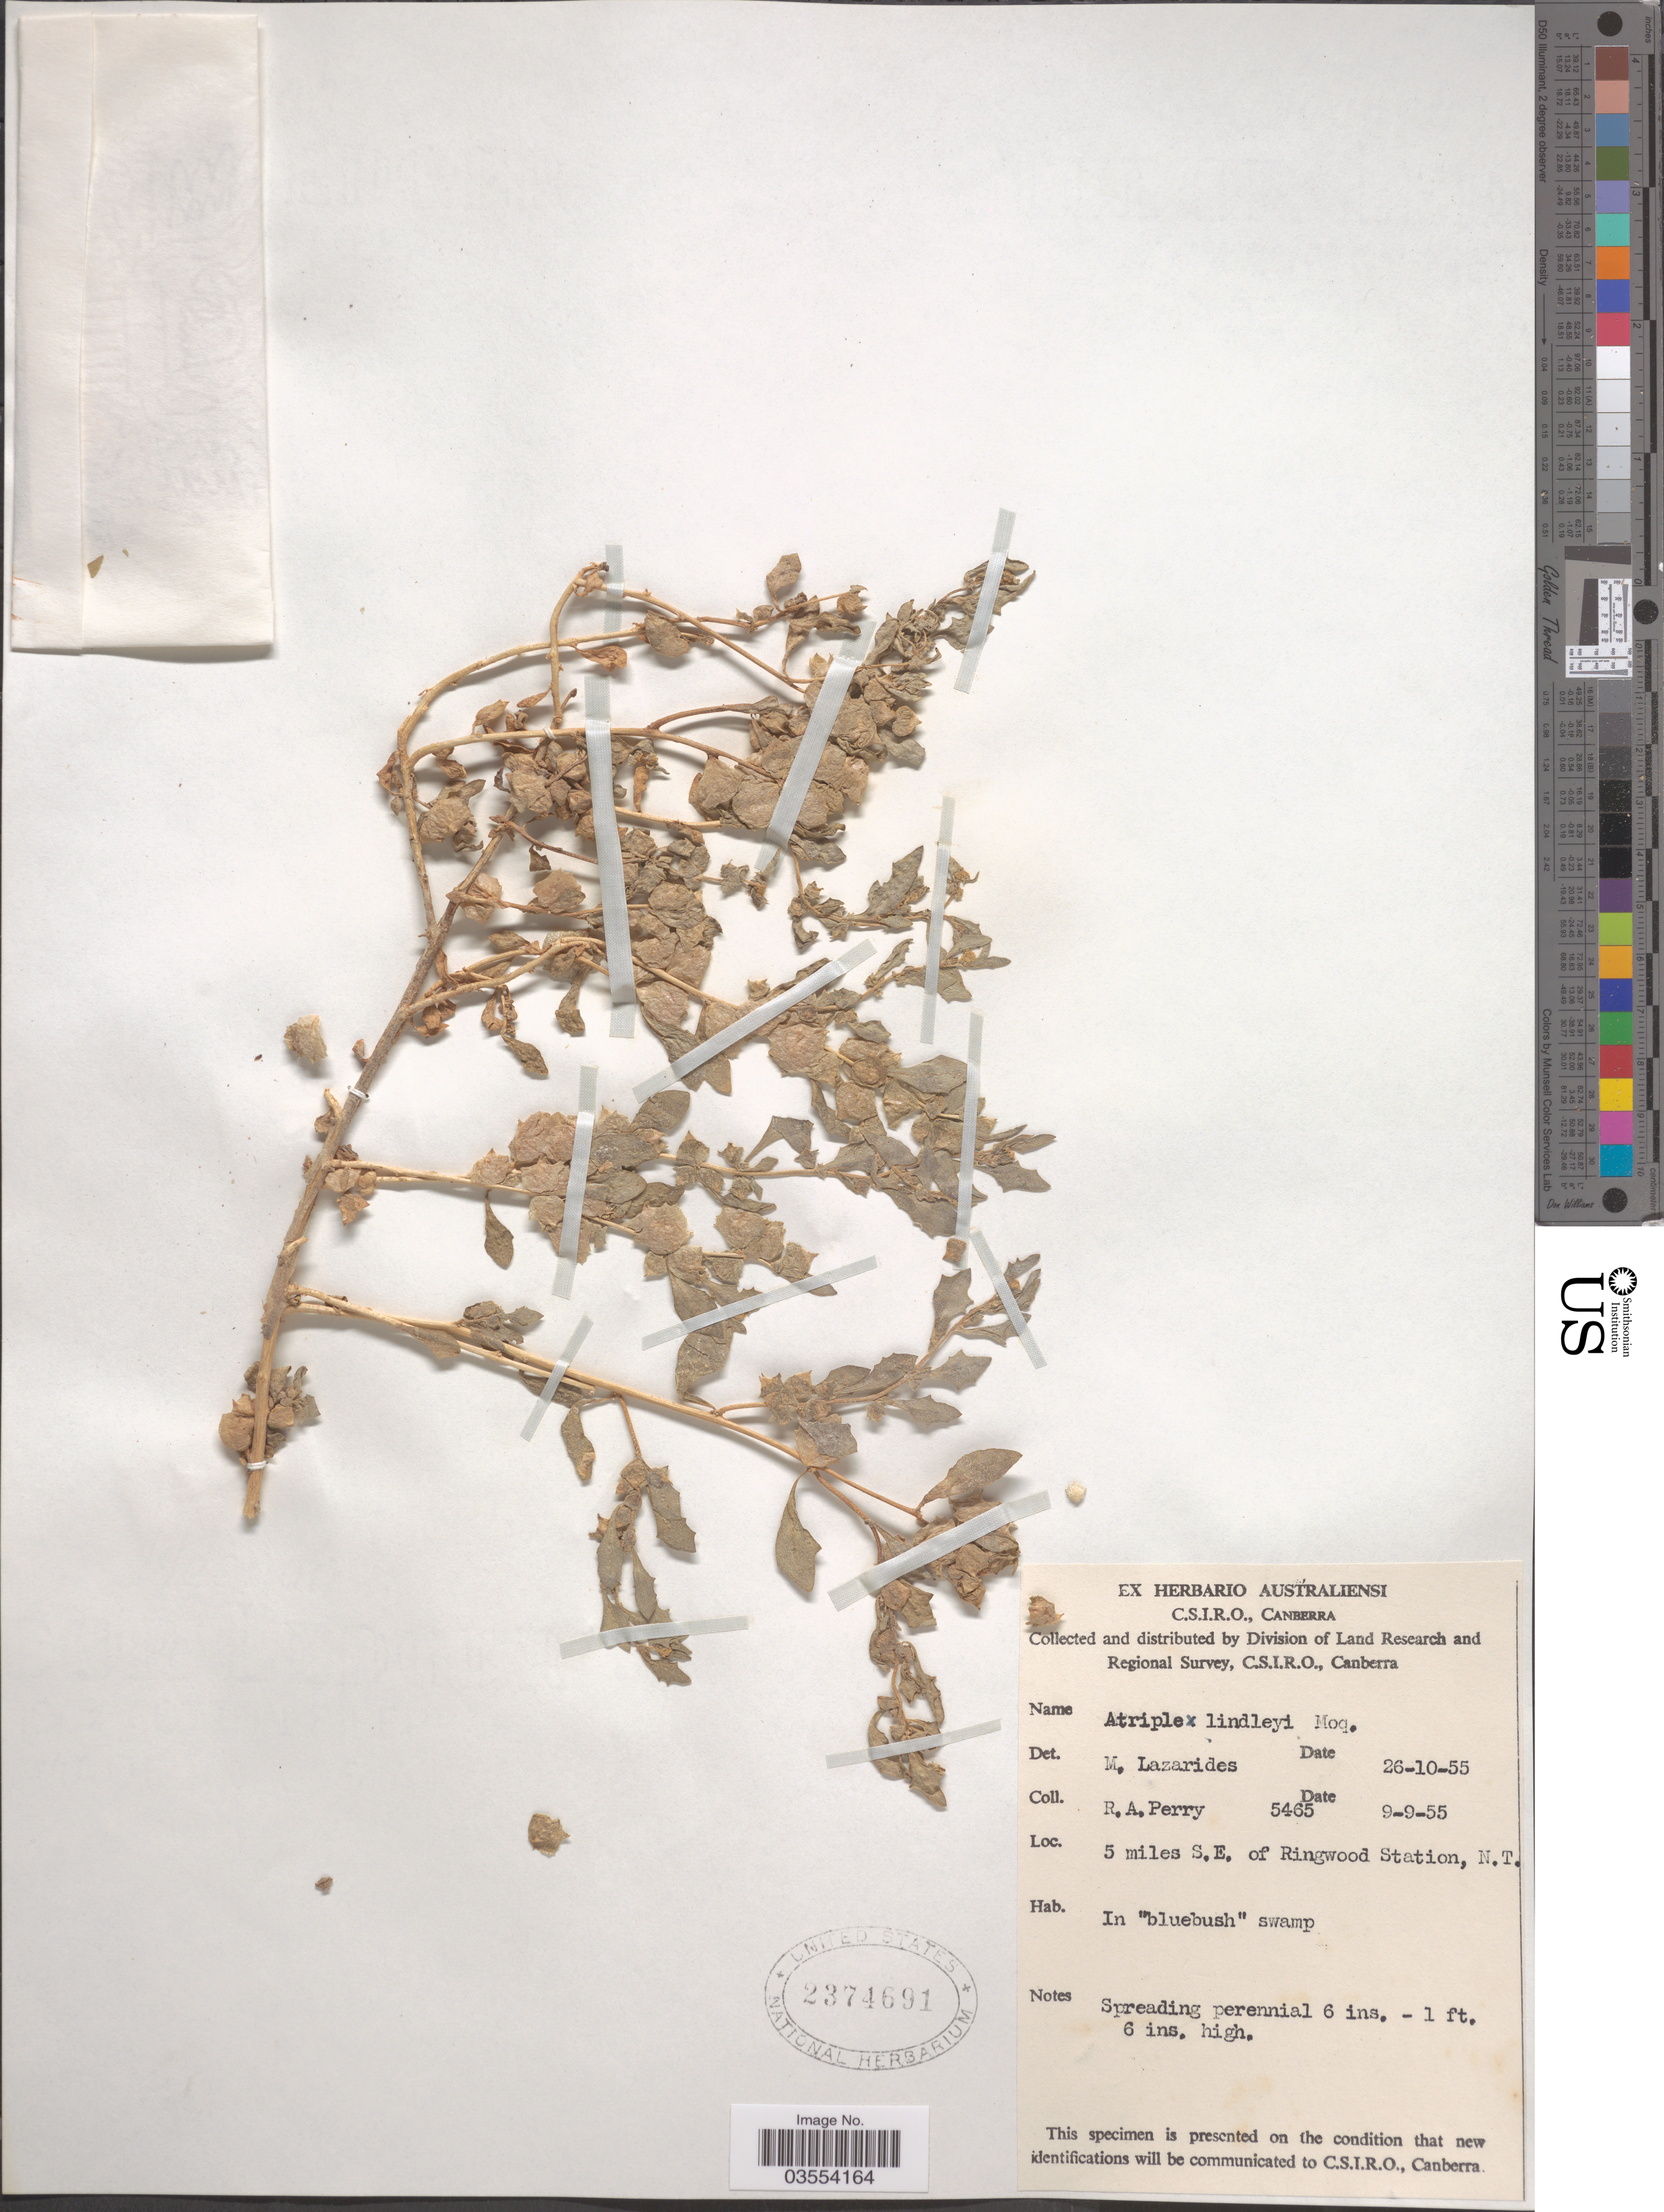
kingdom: Plantae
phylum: Tracheophyta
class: Magnoliopsida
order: Caryophyllales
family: Amaranthaceae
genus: Atriplex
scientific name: Atriplex lindleyi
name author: Moq.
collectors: Perry, R. A.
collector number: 5465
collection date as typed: Transcribed d/m/y: 9/9/55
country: Australia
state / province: Northern Territory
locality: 5 miles S.E. of Ringwood Station.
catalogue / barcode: US 2374691